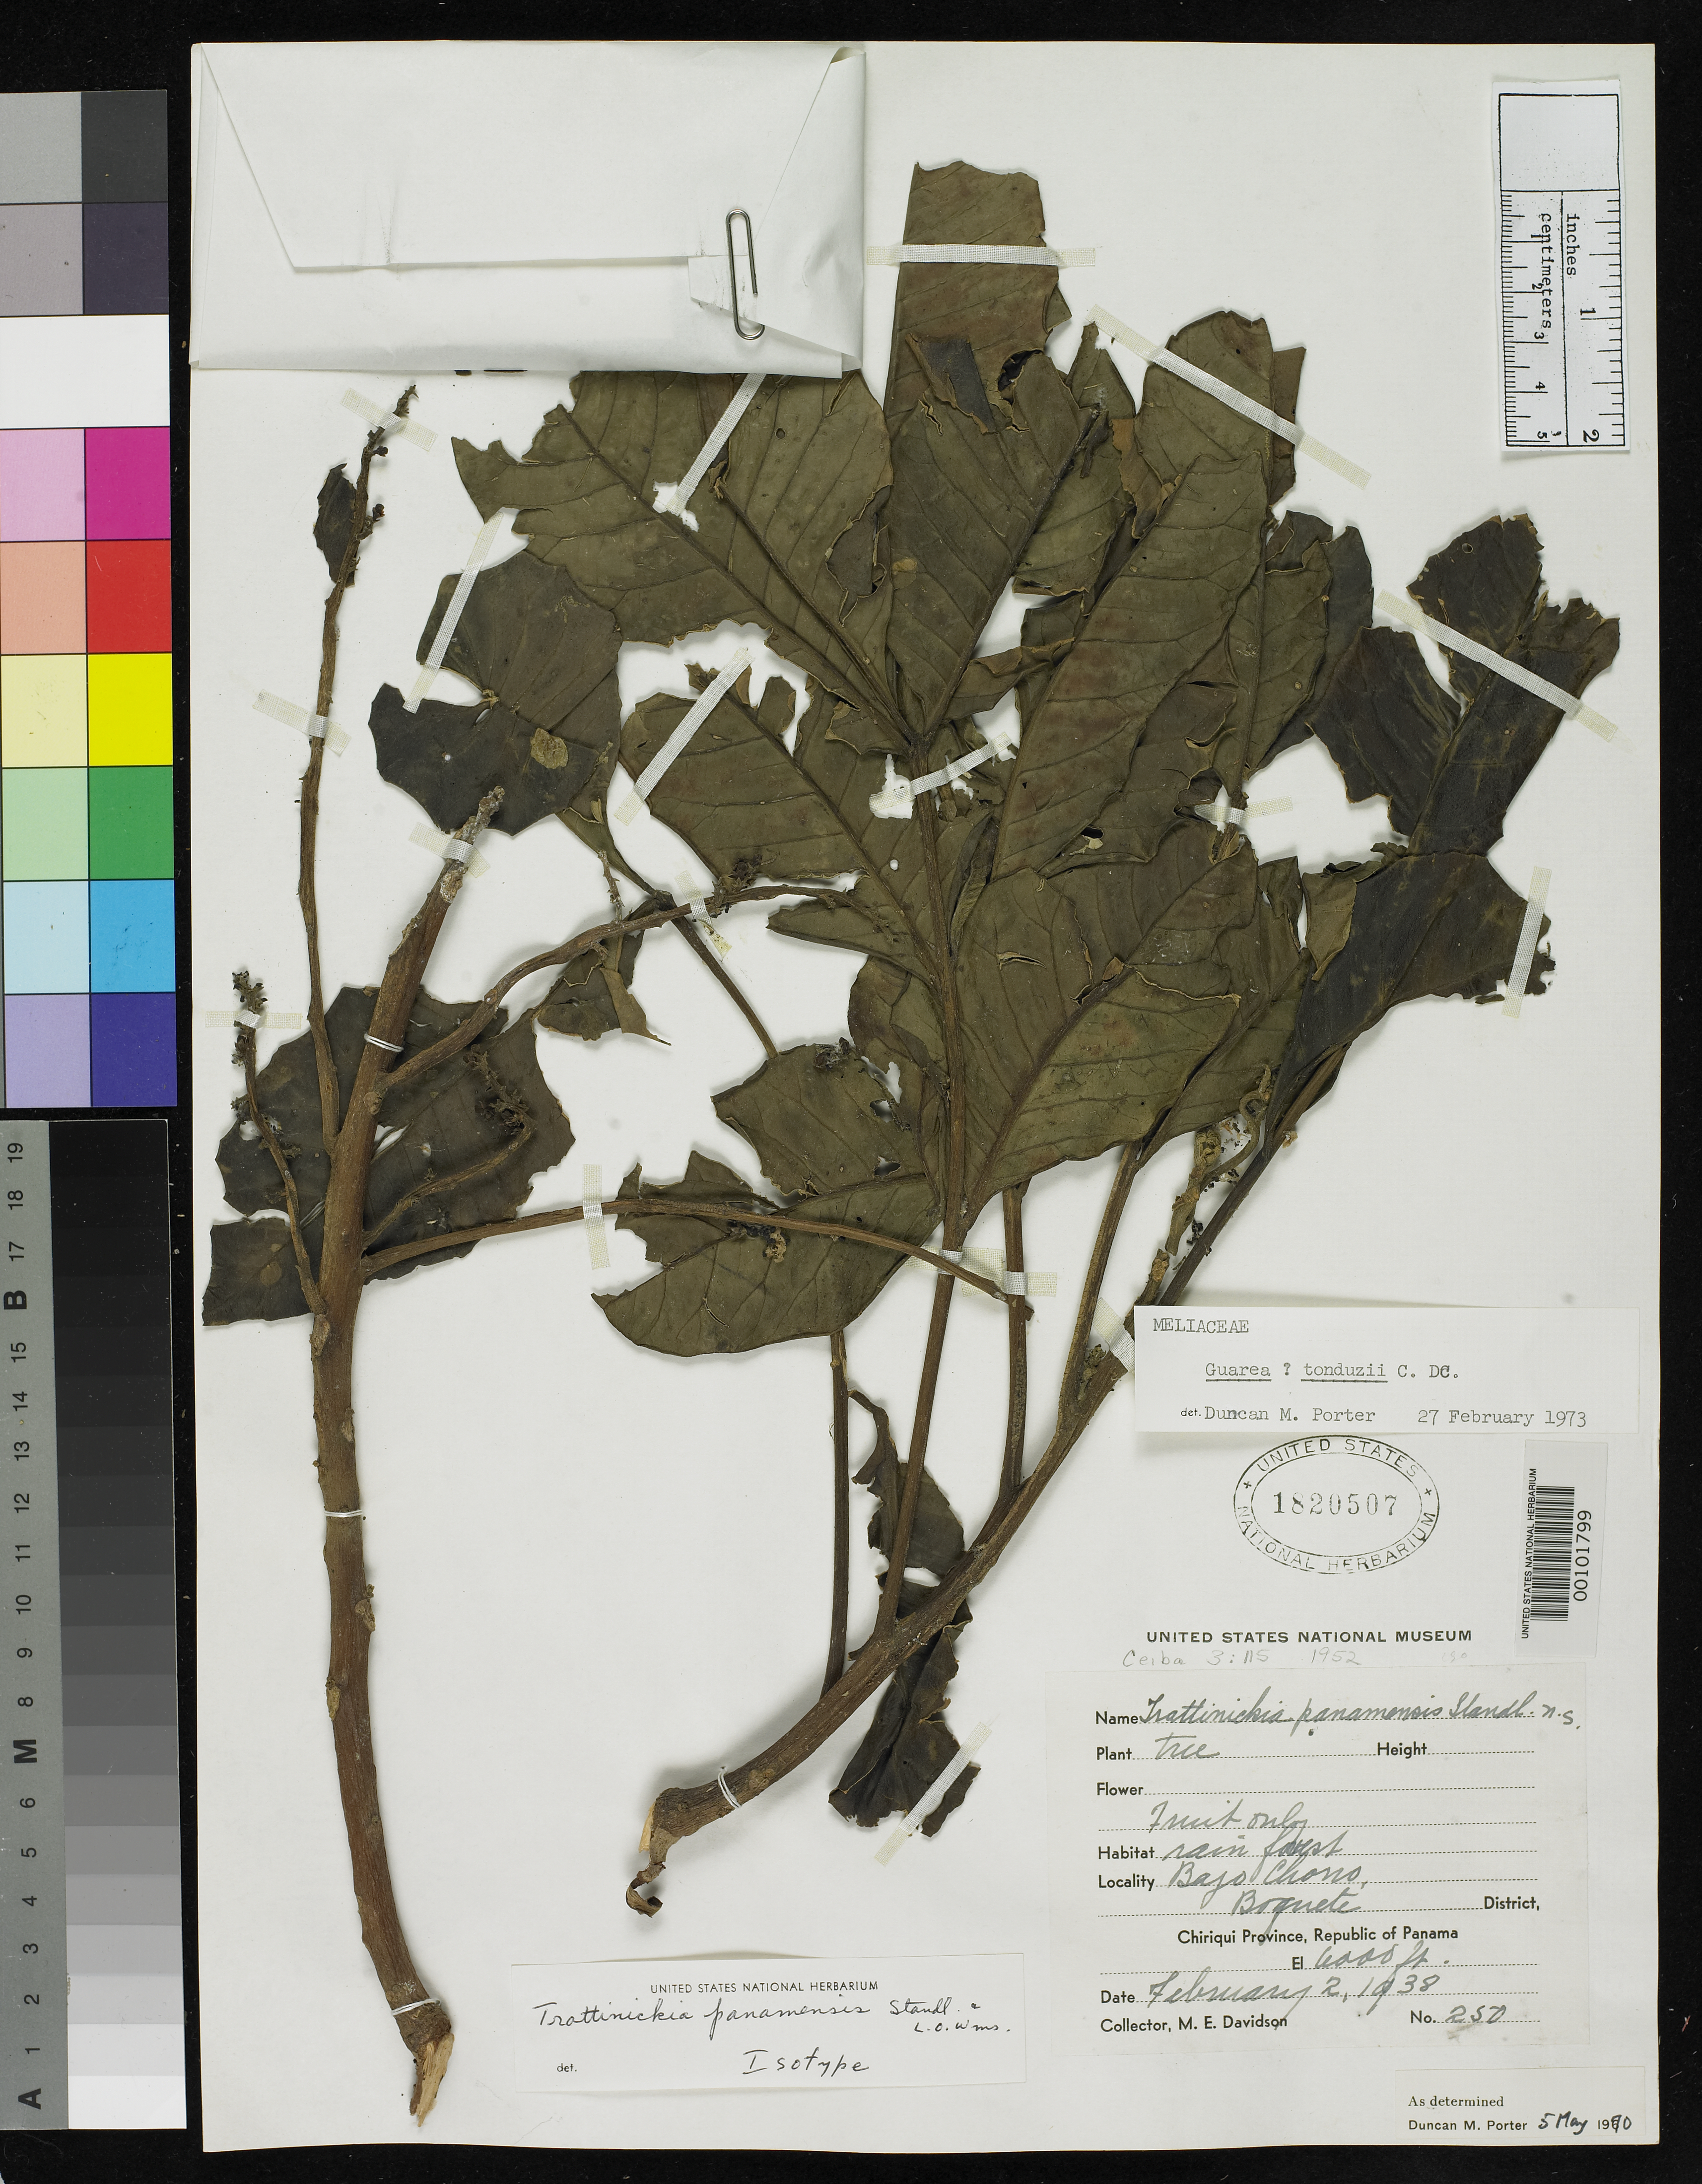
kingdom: Plantae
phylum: Tracheophyta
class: Magnoliopsida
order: Sapindales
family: Burseraceae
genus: Trattinnickia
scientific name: Trattinnickia panamensis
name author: Standl. & L.O. Williams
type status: Isotype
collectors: M. Davidson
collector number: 250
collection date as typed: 02 Feb 1938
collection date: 1938-02-02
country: Panama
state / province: Chiriquí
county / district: Boquete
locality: Bajo Chorro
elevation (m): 1829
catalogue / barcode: US 1820507